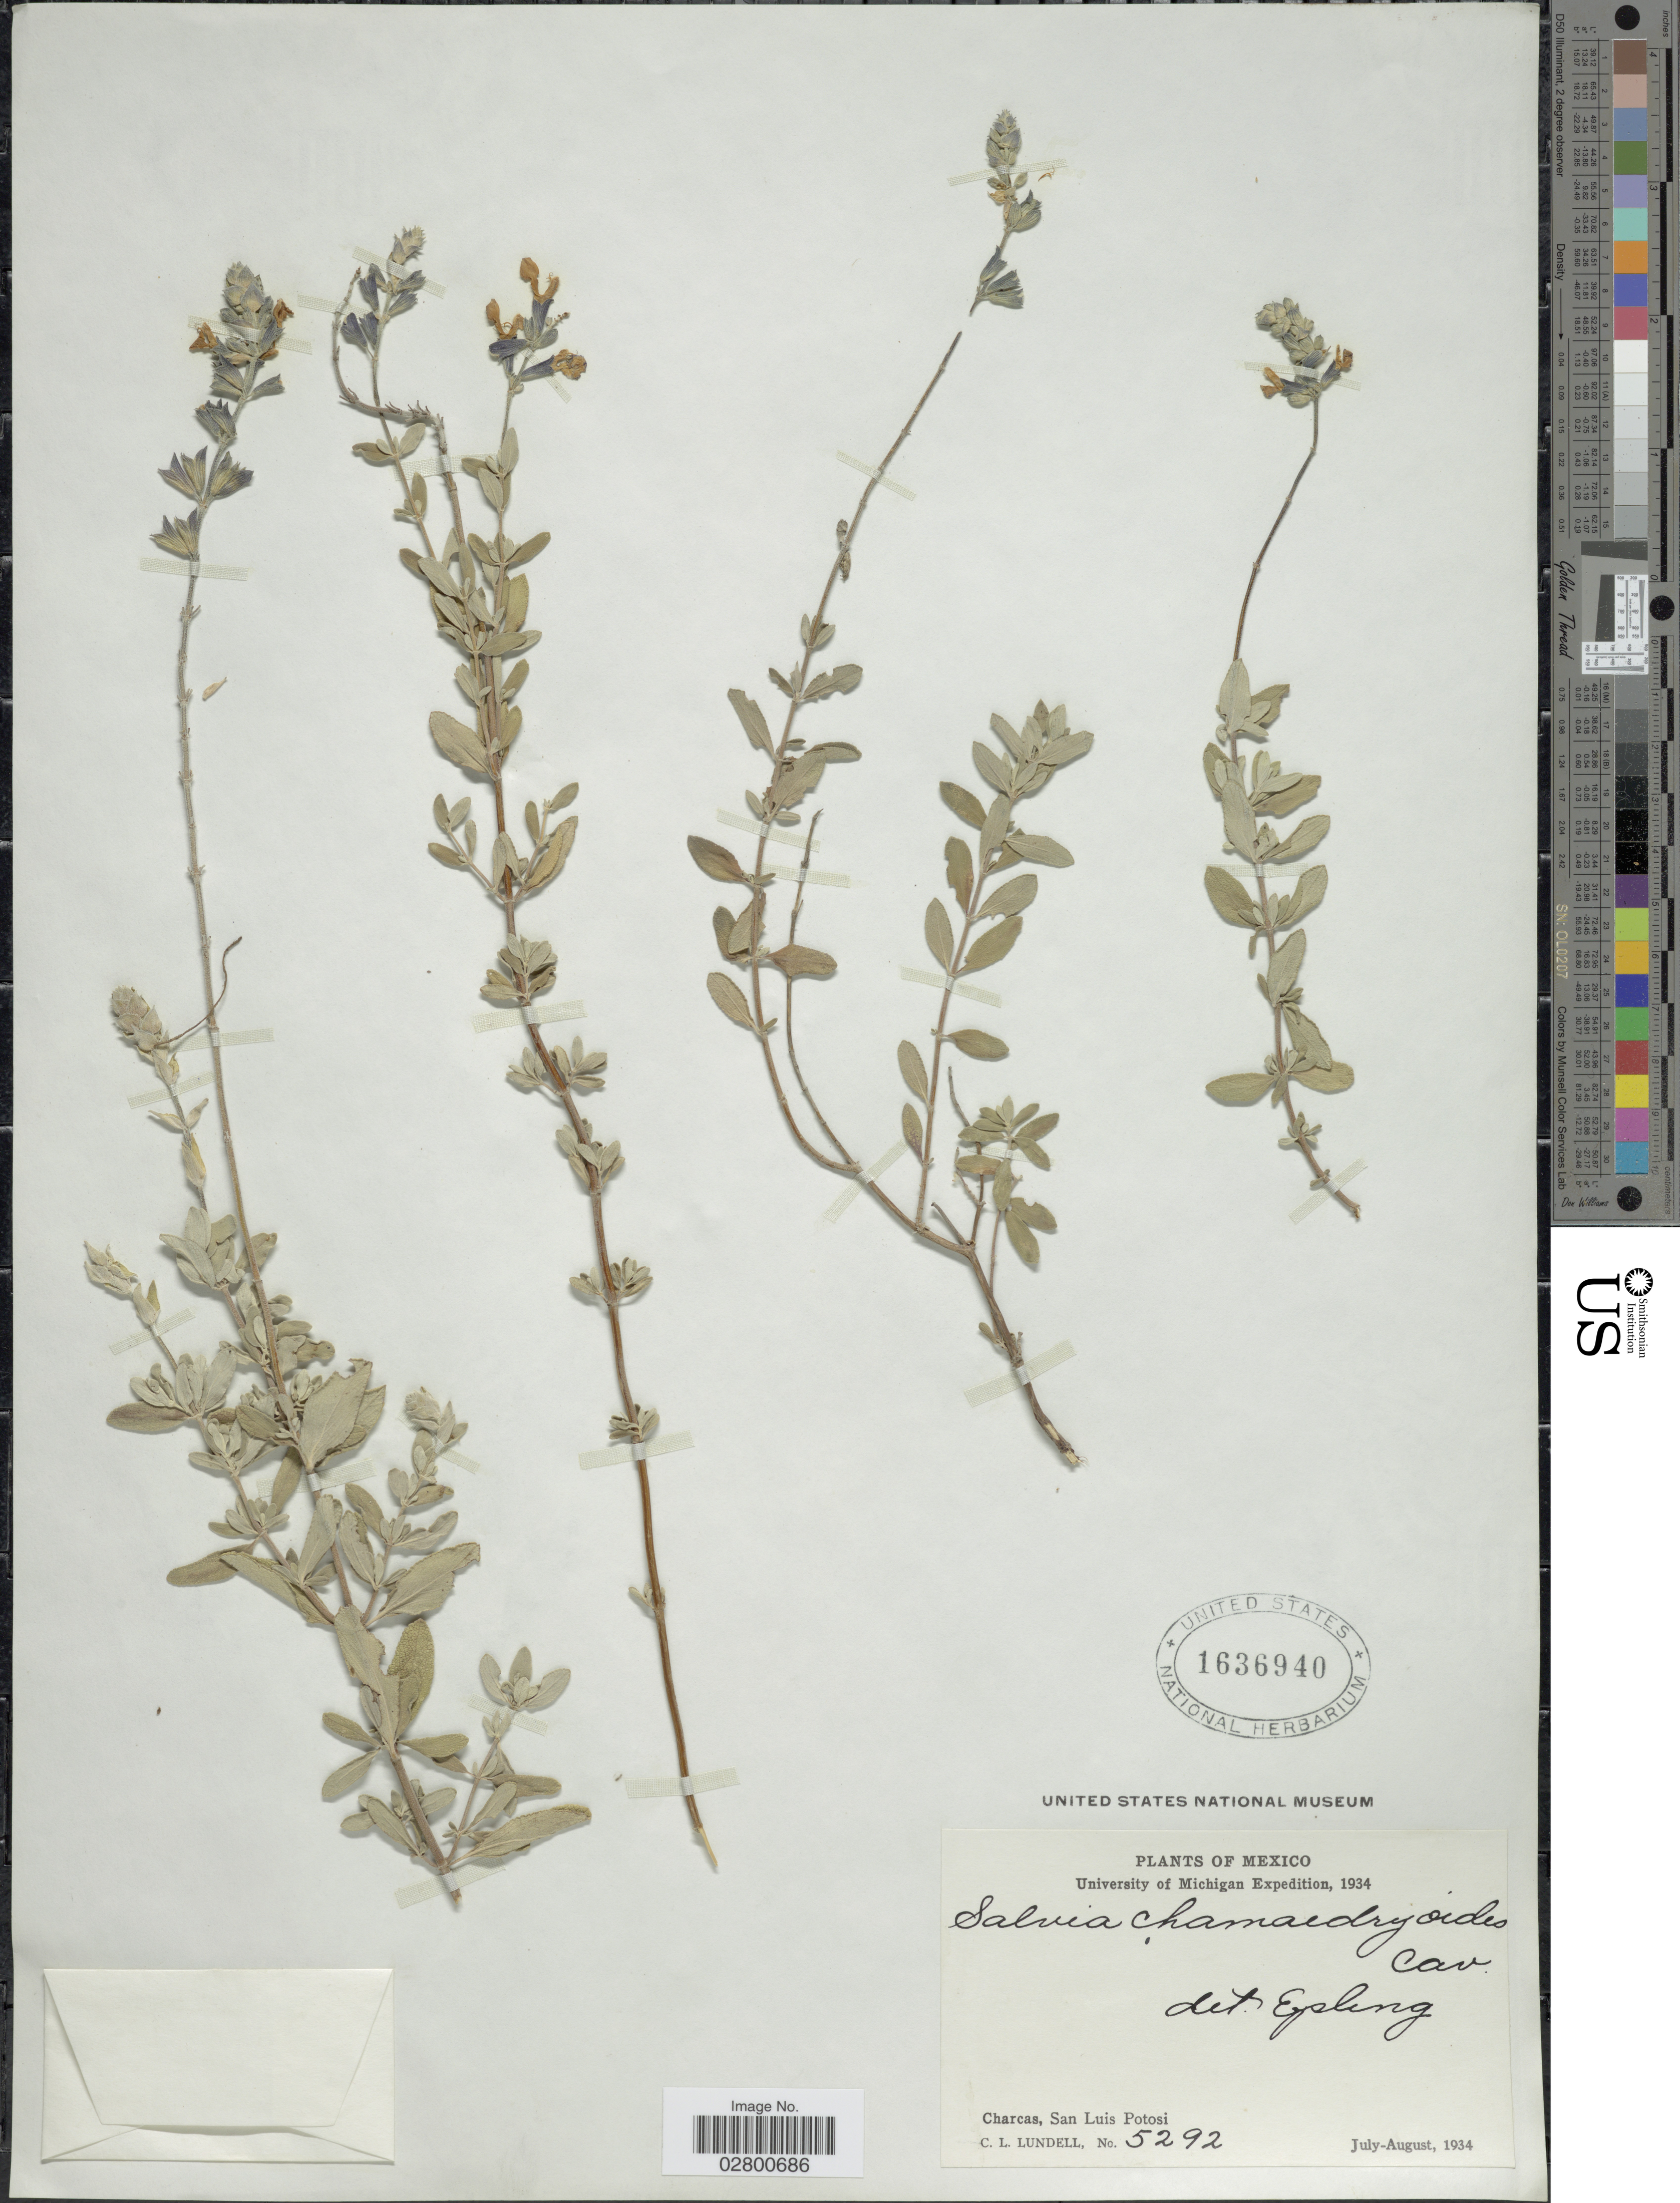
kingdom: Plantae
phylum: Tracheophyta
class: Magnoliopsida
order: Lamiales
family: Lamiaceae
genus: Salvia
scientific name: Salvia chamaedryoides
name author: Cav.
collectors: C. L. Lundell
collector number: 5292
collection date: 1934-07/1934-08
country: Mexico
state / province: San Luis Potosí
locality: Charcas.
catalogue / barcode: US 1636940